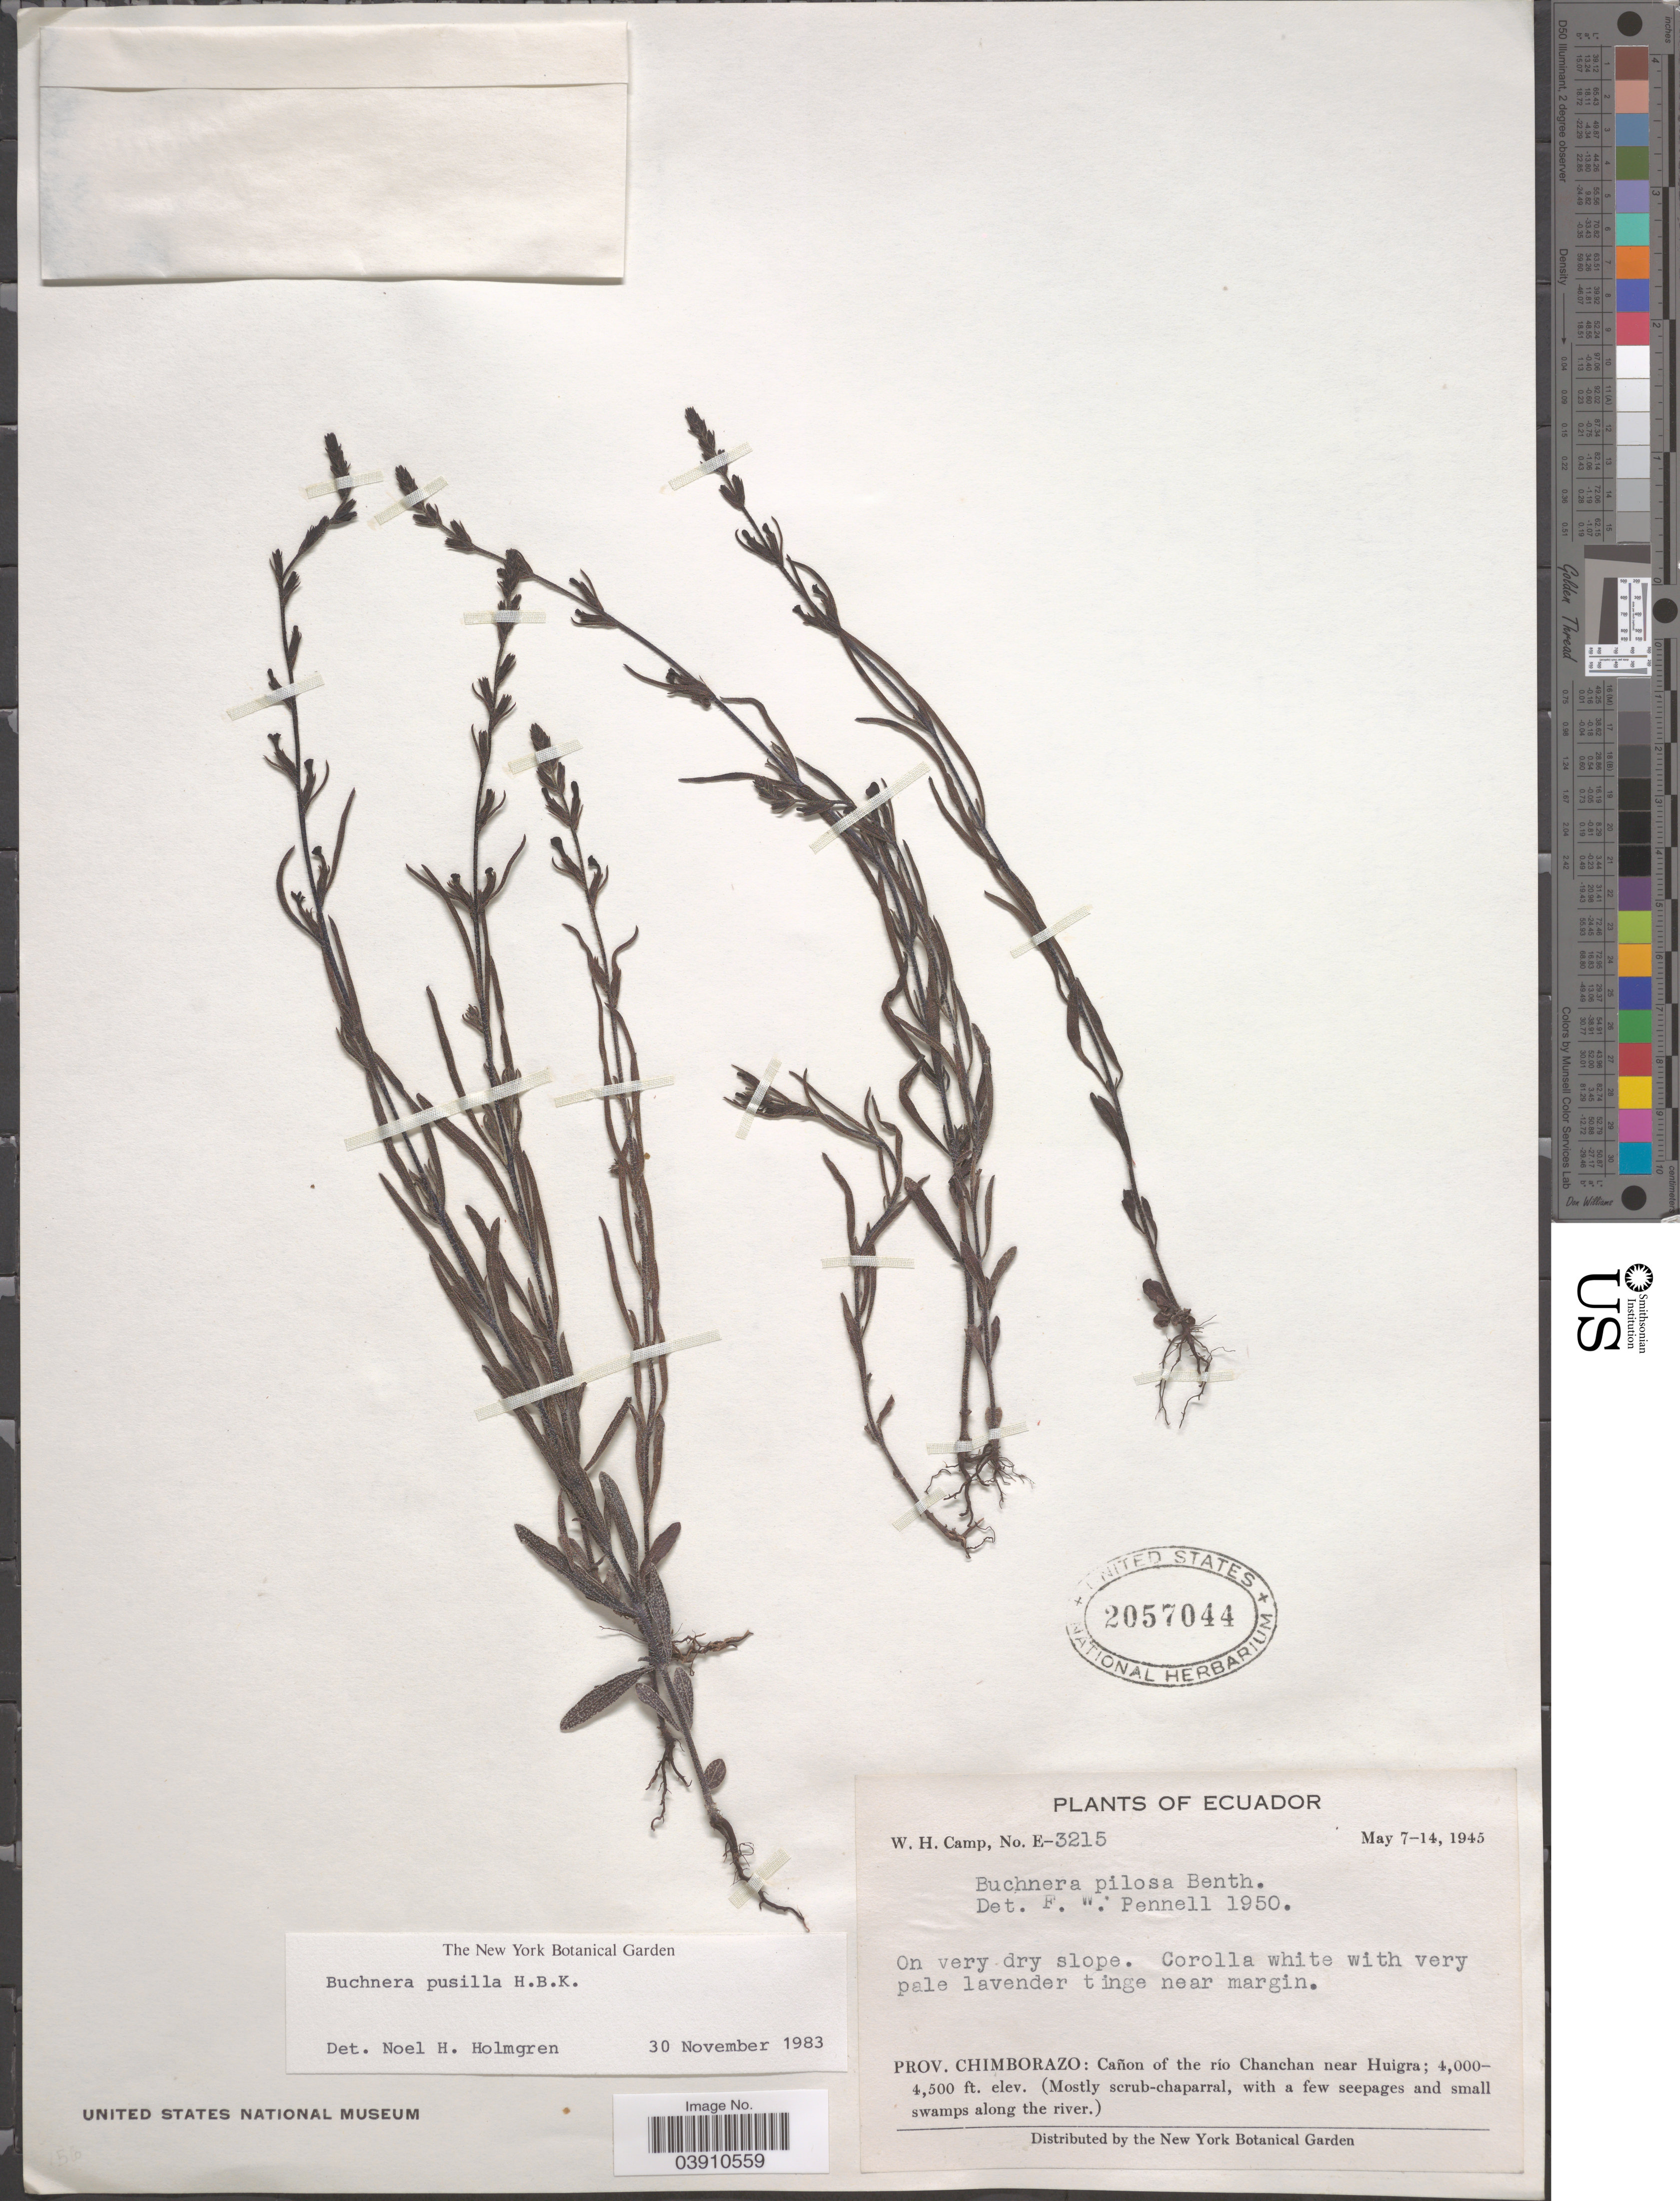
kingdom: Plantae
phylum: Tracheophyta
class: Magnoliopsida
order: Lamiales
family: Orobanchaceae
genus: Buchnera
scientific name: Buchnera pusilla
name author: Kunth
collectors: W. H. Camp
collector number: E-3215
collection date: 1945-05-07/1945-05-14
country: Ecuador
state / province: Chimborazo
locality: Cañon of the río Chanchan near Huigra.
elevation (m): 1219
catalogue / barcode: US 2057044